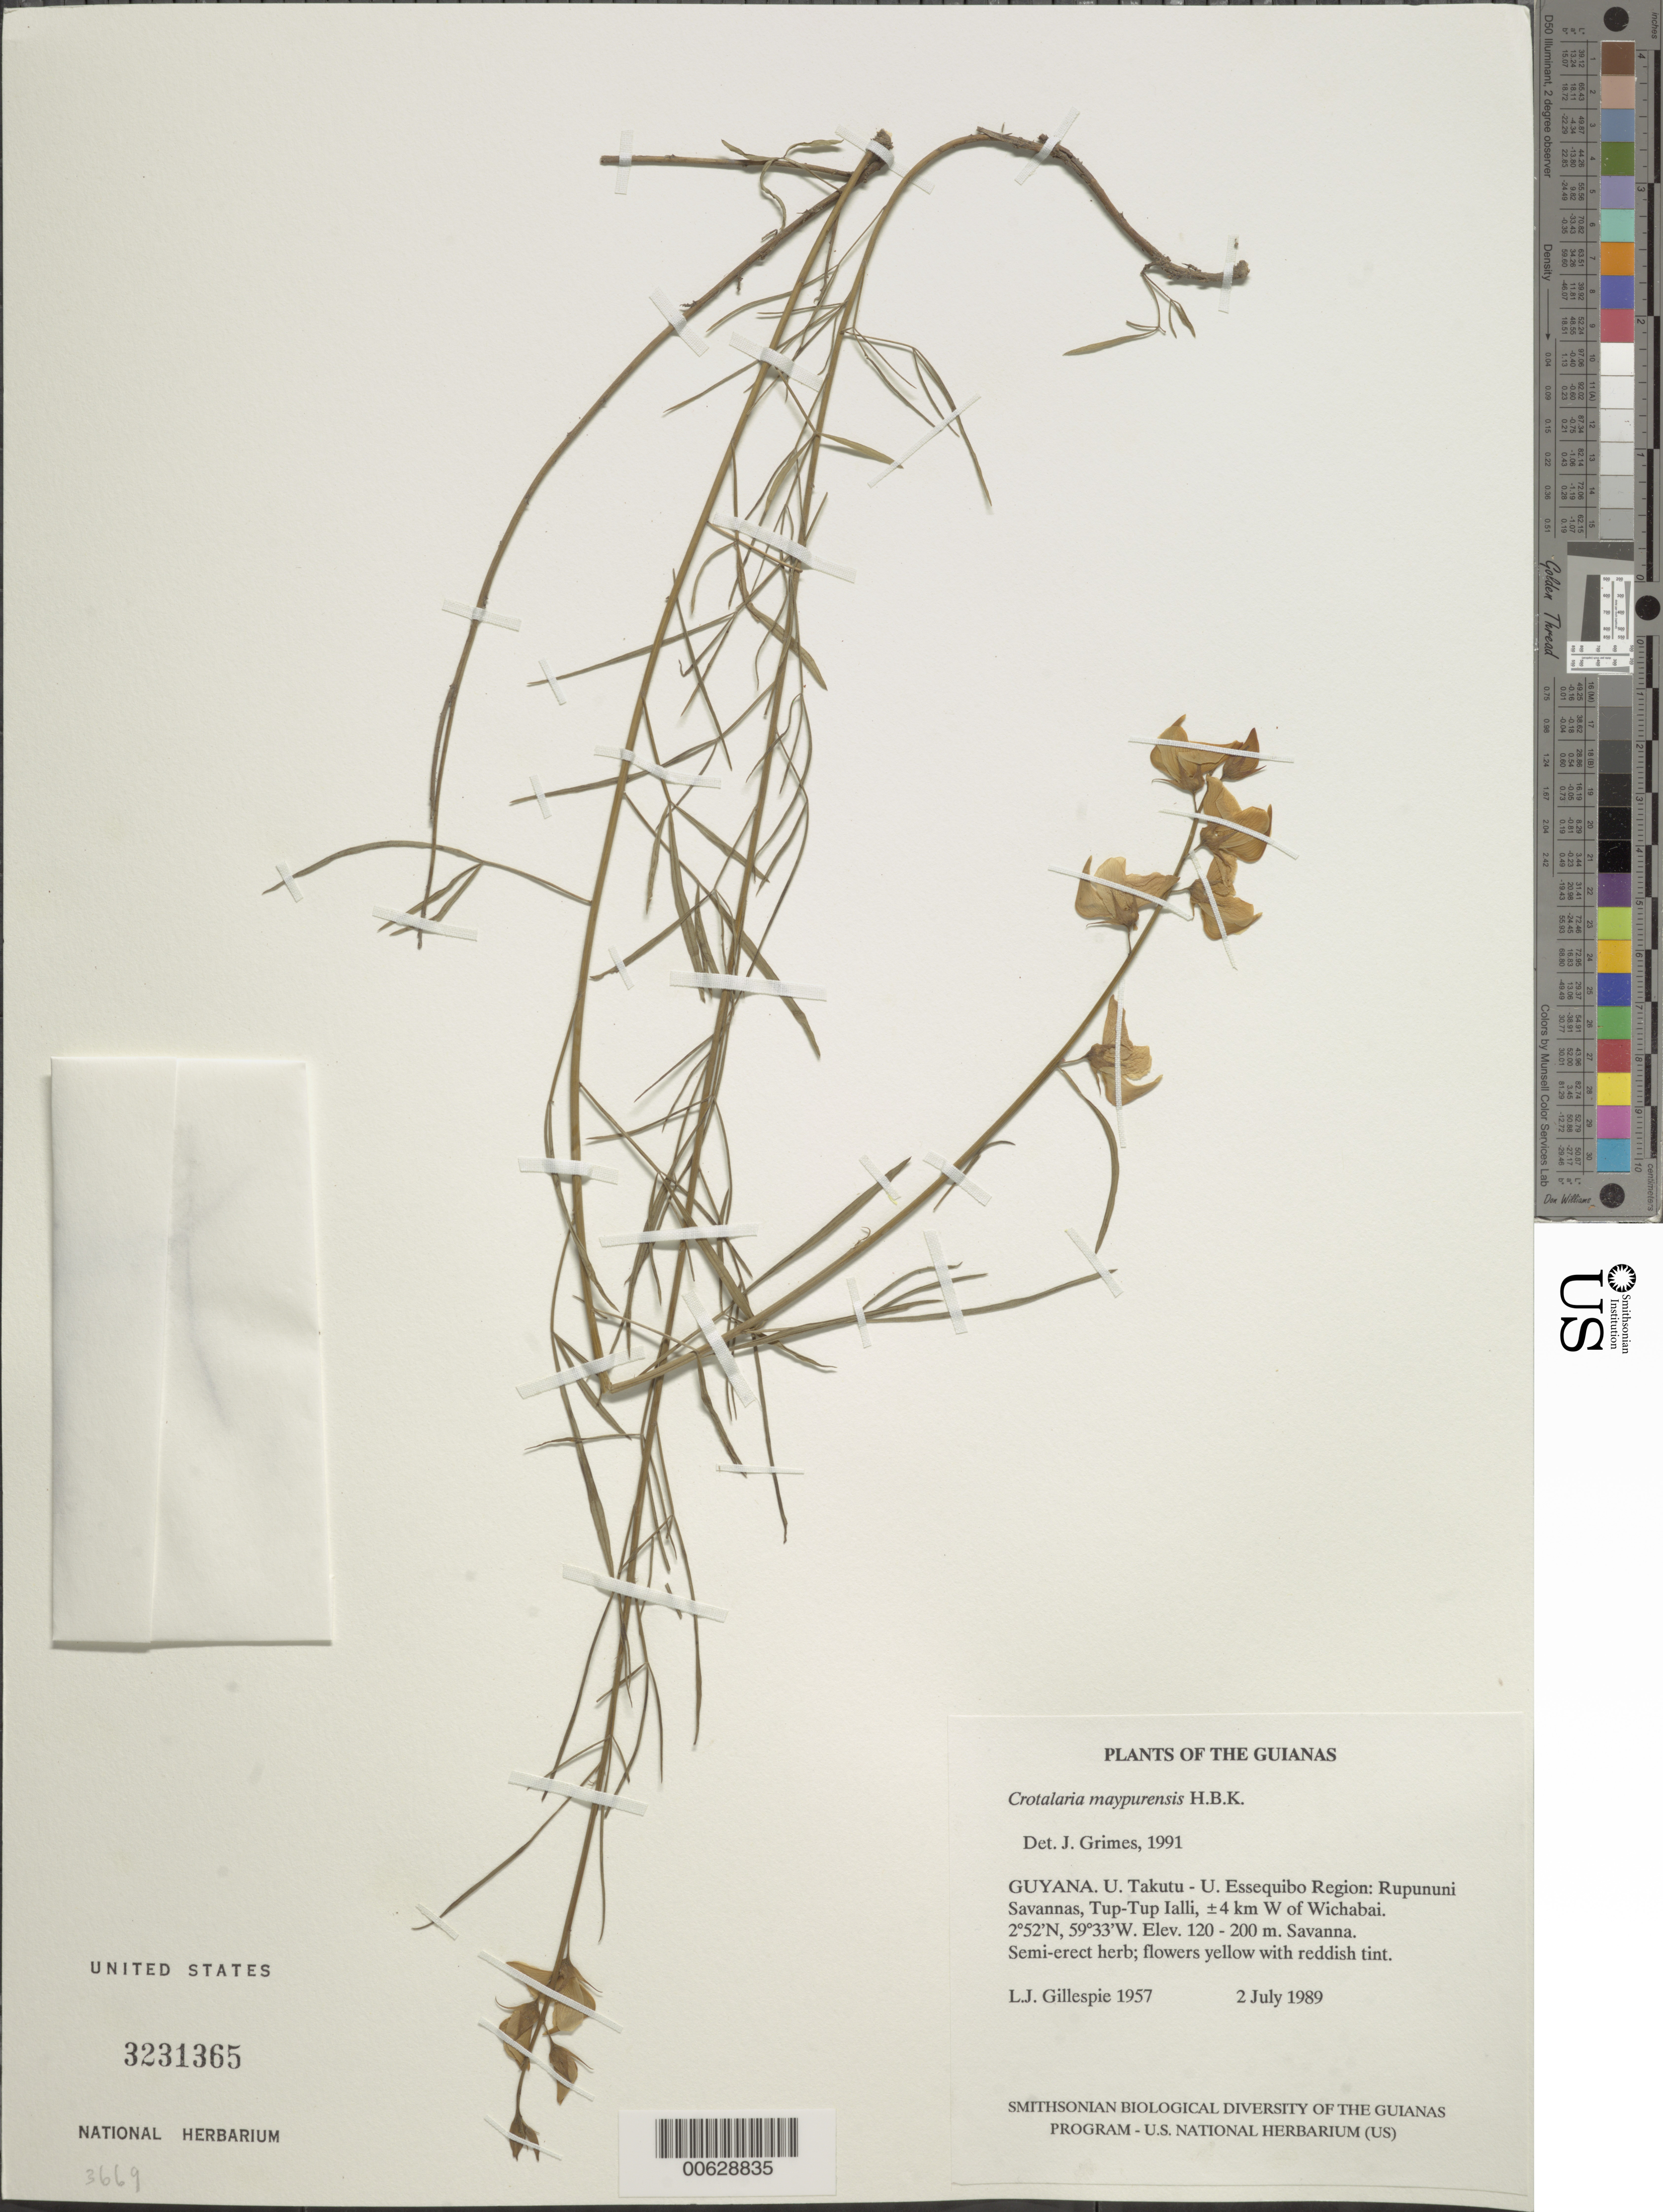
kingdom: Plantae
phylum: Tracheophyta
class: Magnoliopsida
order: Fabales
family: Fabaceae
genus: Crotalaria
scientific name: Crotalaria maypurensis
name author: Kunth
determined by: Grimes, J.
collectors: L. J. Gillespie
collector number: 1957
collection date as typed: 2 July 1989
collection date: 1989-07-02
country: Guyana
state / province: U. Takutu-U. Essequibo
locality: Rupununi Savanna, Tup-Tup Ialli, ±4 km W of Wichabai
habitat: Savanna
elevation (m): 120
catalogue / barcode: US 3231365